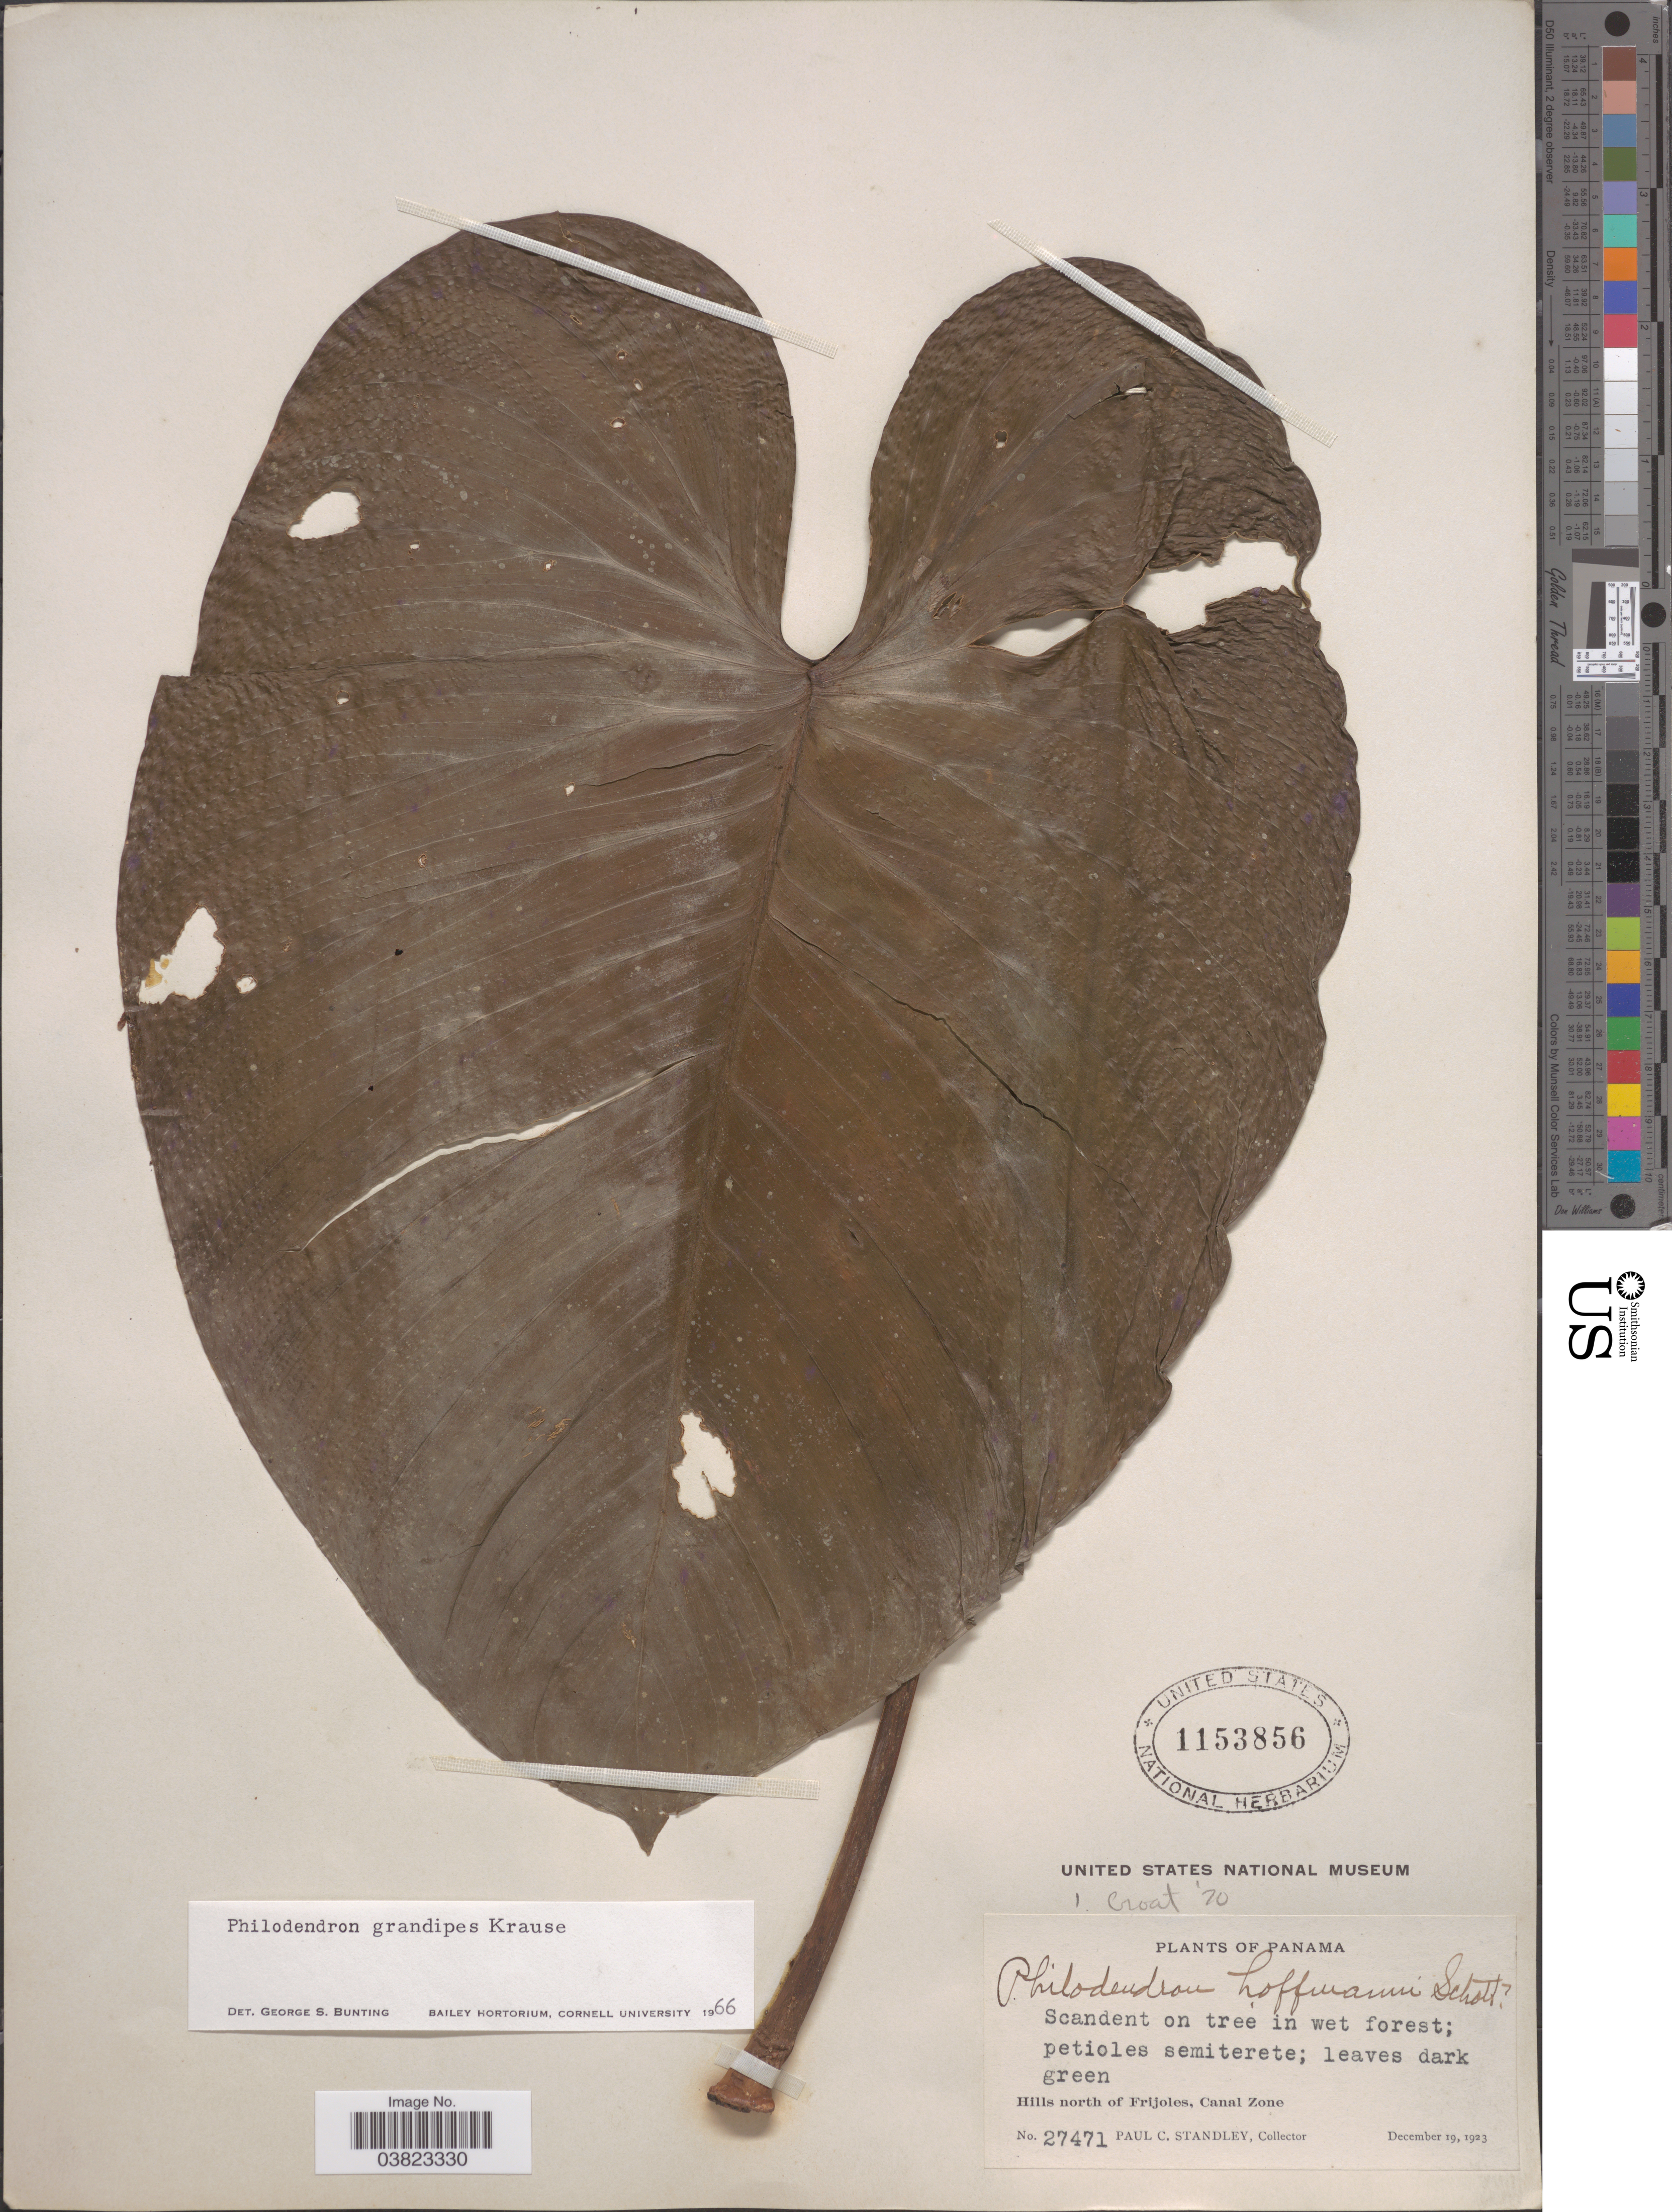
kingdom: Plantae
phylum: Tracheophyta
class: Liliopsida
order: Alismatales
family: Araceae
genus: Philodendron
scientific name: Philodendron grandipes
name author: K. Krause in Engl.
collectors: P. C. Standley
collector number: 27471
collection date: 1923-12-19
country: Panama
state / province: Colón / Panamá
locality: Hills north of Frijoles, Canal Zone.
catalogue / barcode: US 1153856